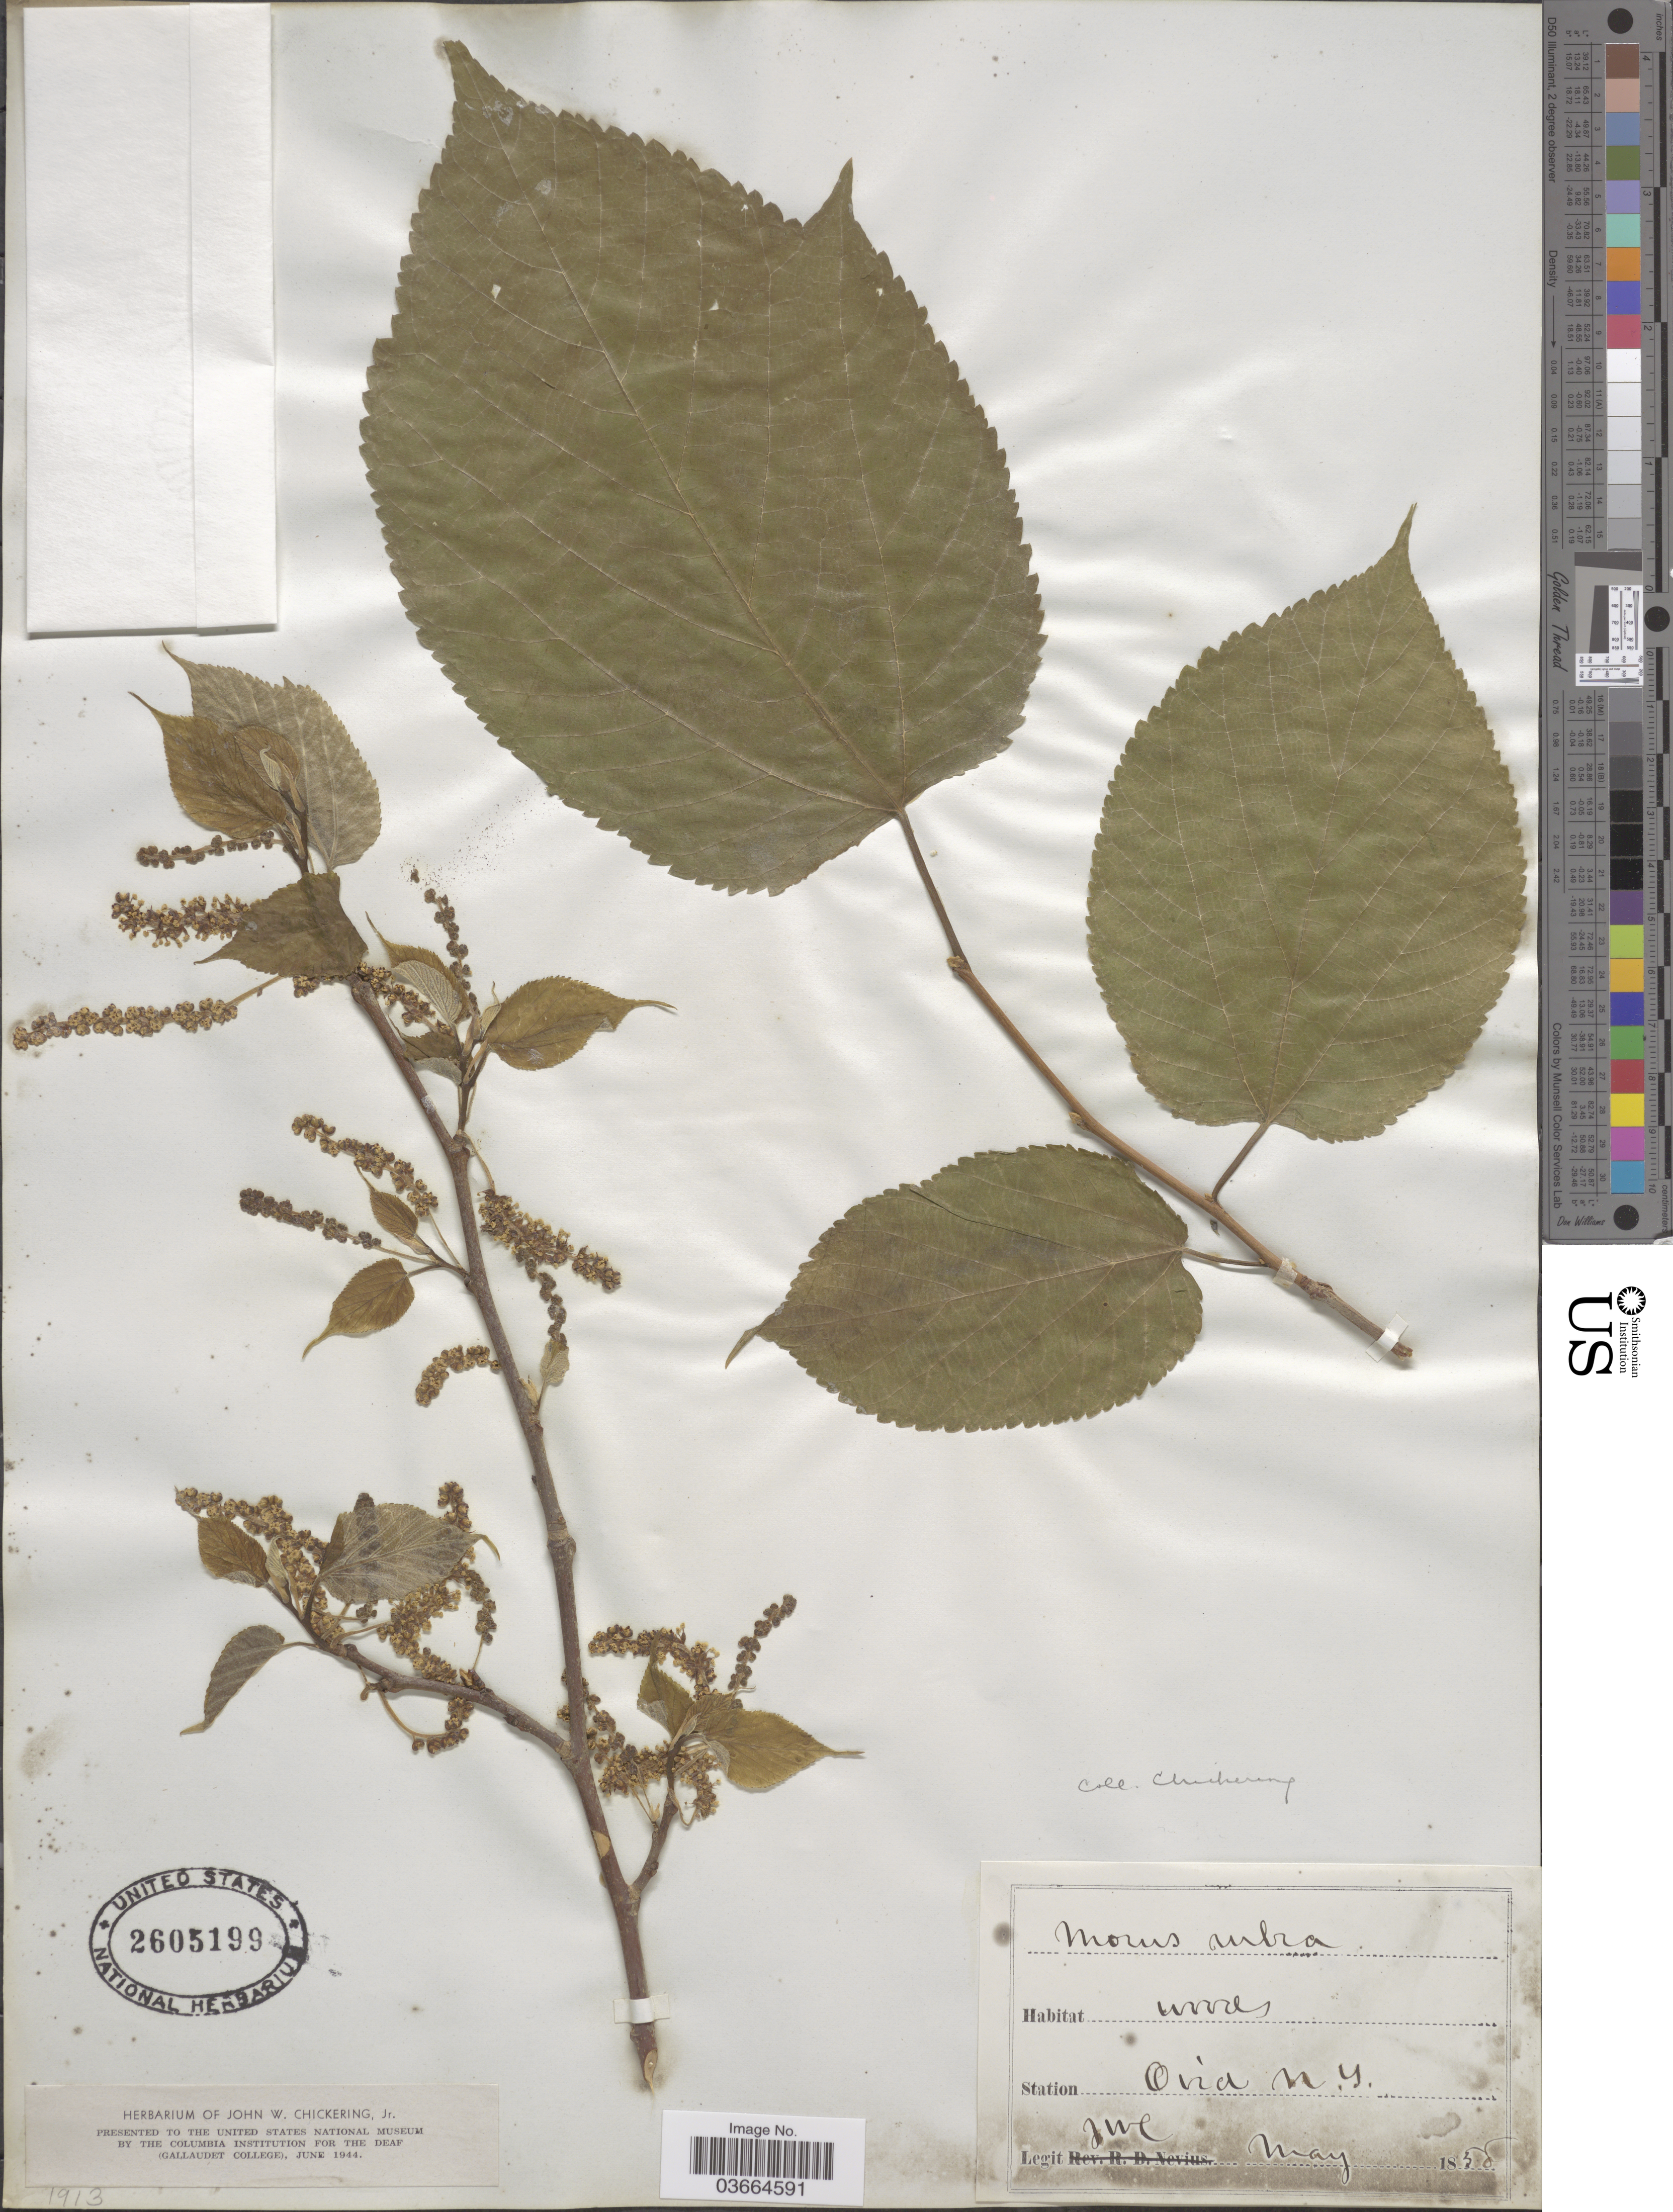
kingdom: Plantae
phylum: Tracheophyta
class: Magnoliopsida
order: Rosales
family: Moraceae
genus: Morus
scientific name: Morus rubra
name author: L.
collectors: J. Chickering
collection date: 1858-05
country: United States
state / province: New York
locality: Station Ovid.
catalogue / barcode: US 2605199